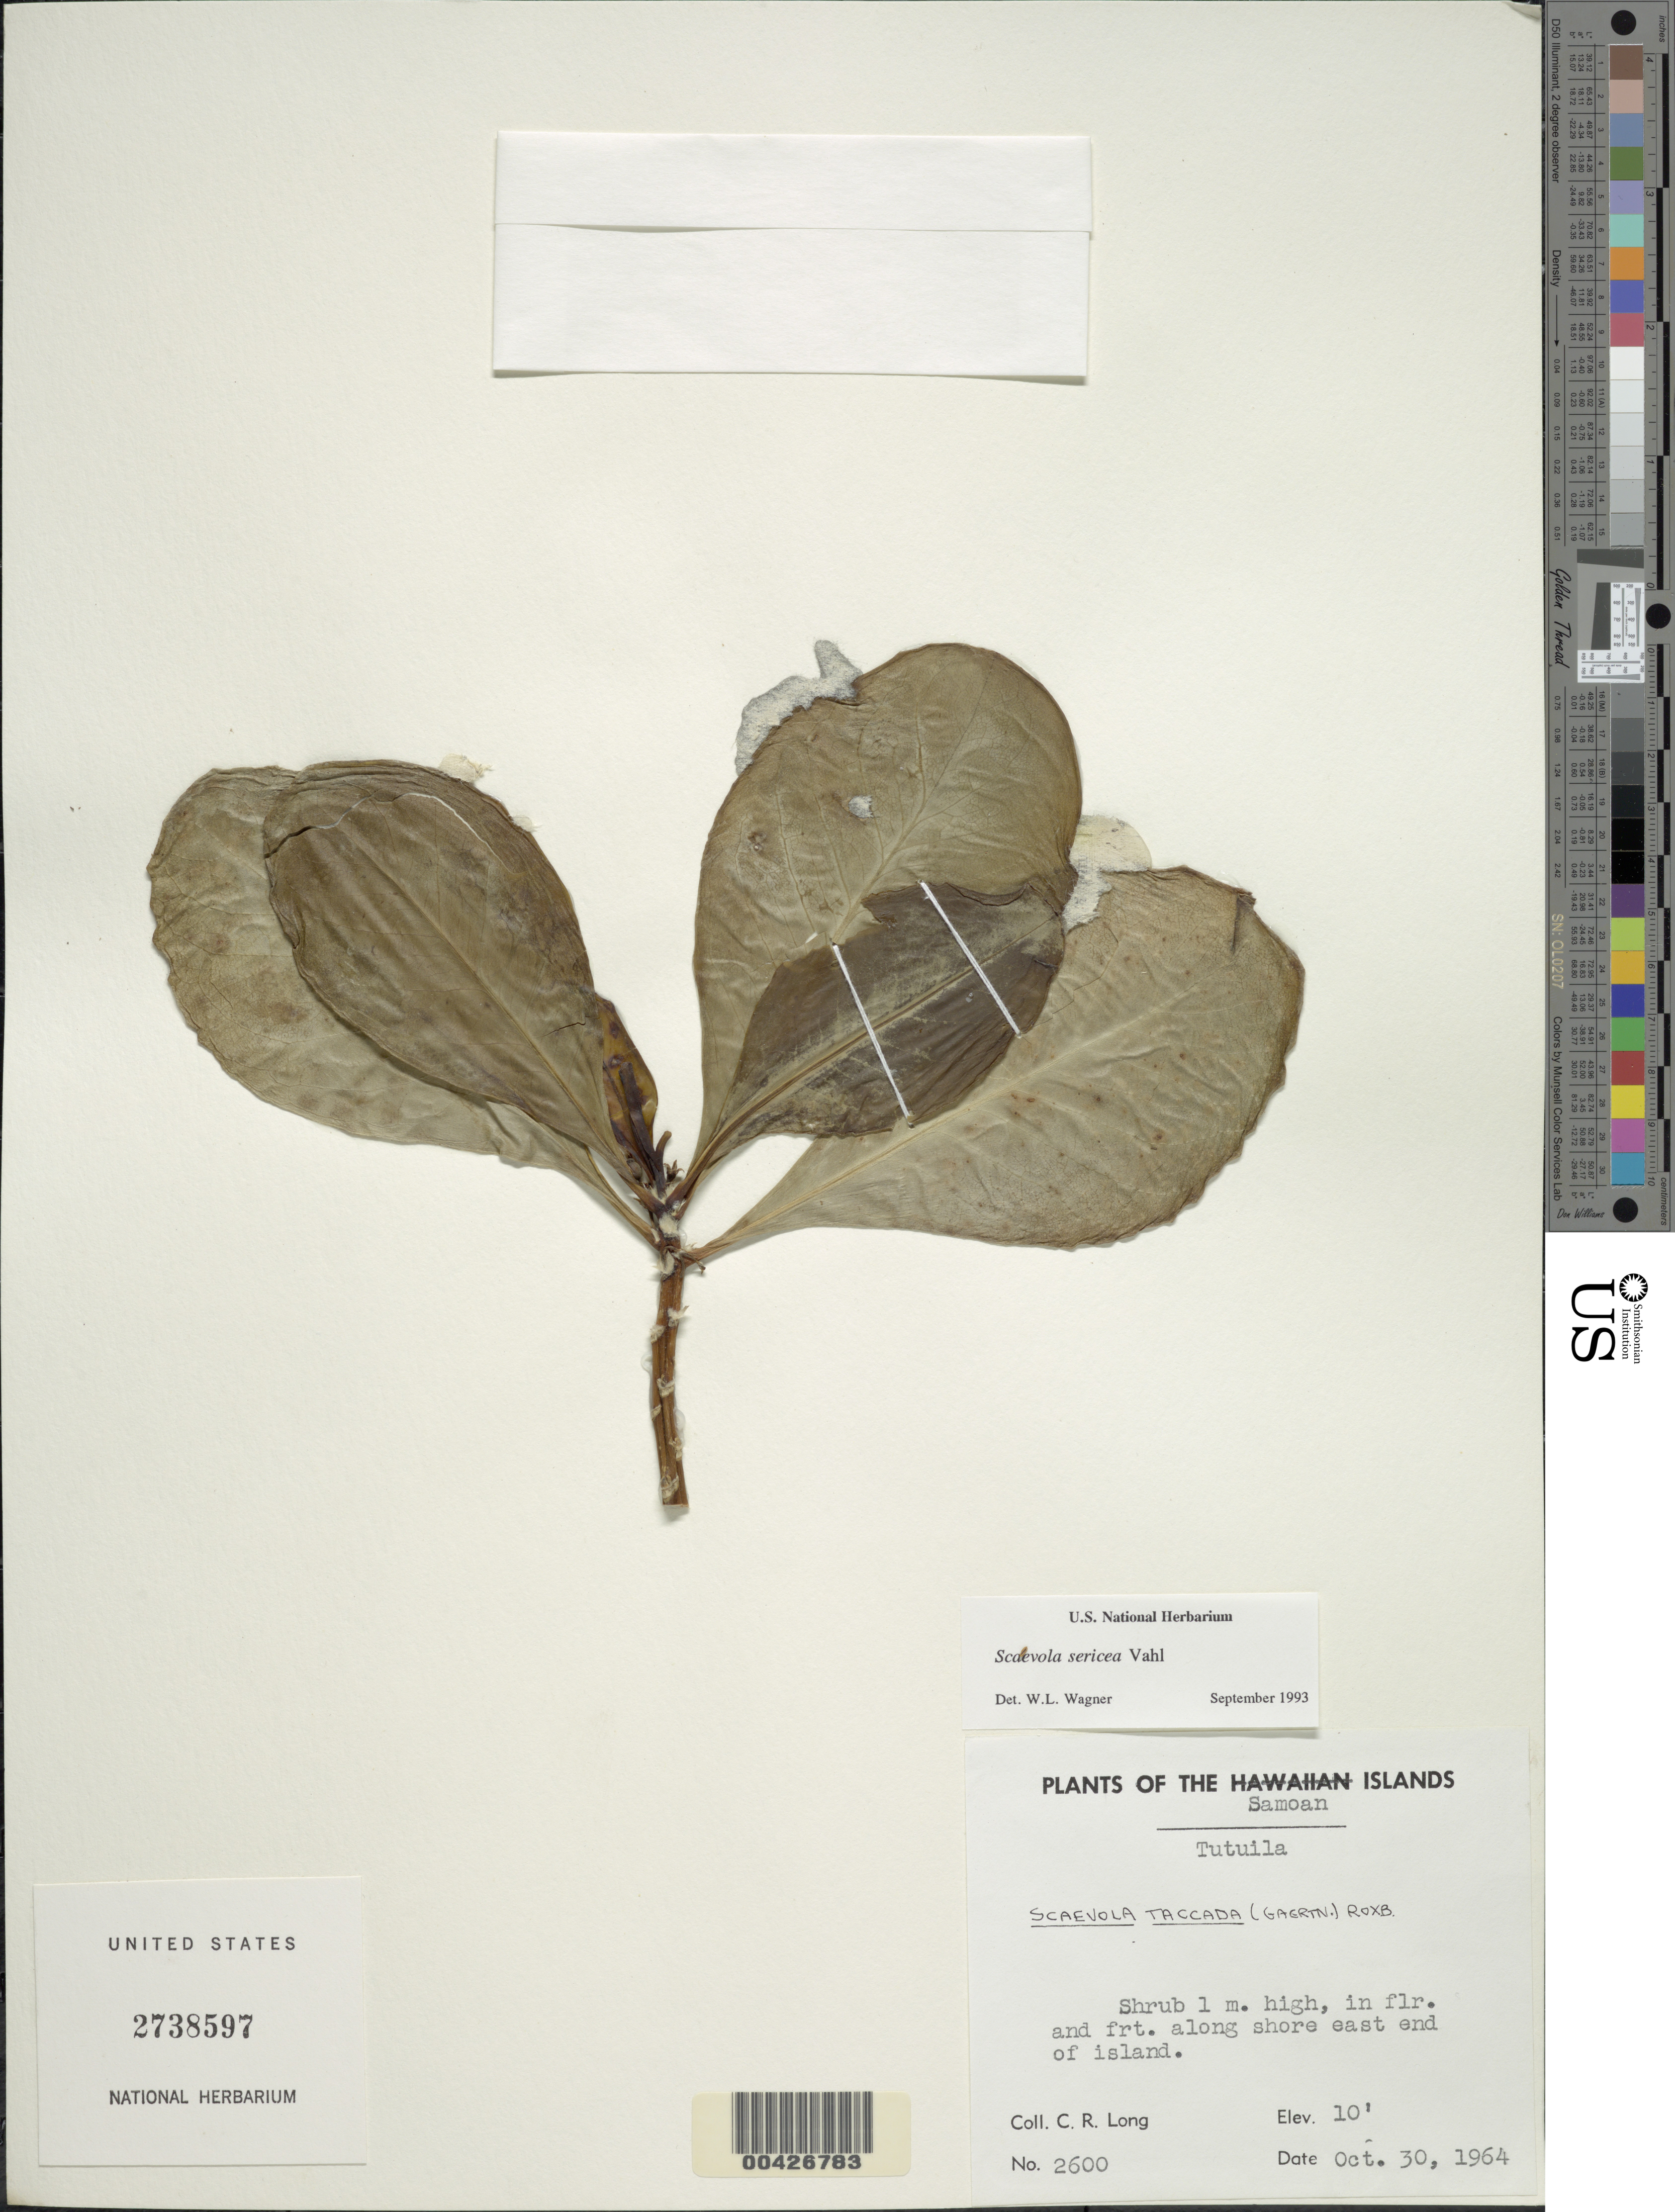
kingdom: Plantae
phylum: Tracheophyta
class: Magnoliopsida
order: Asterales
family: Goodeniaceae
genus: Scaevola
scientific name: Scaevola sericea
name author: Vahl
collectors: C. Long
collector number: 2600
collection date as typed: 30 Oct 1964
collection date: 1964-10-30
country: American Samoa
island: Tutua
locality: East end of island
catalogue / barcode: US 2738597